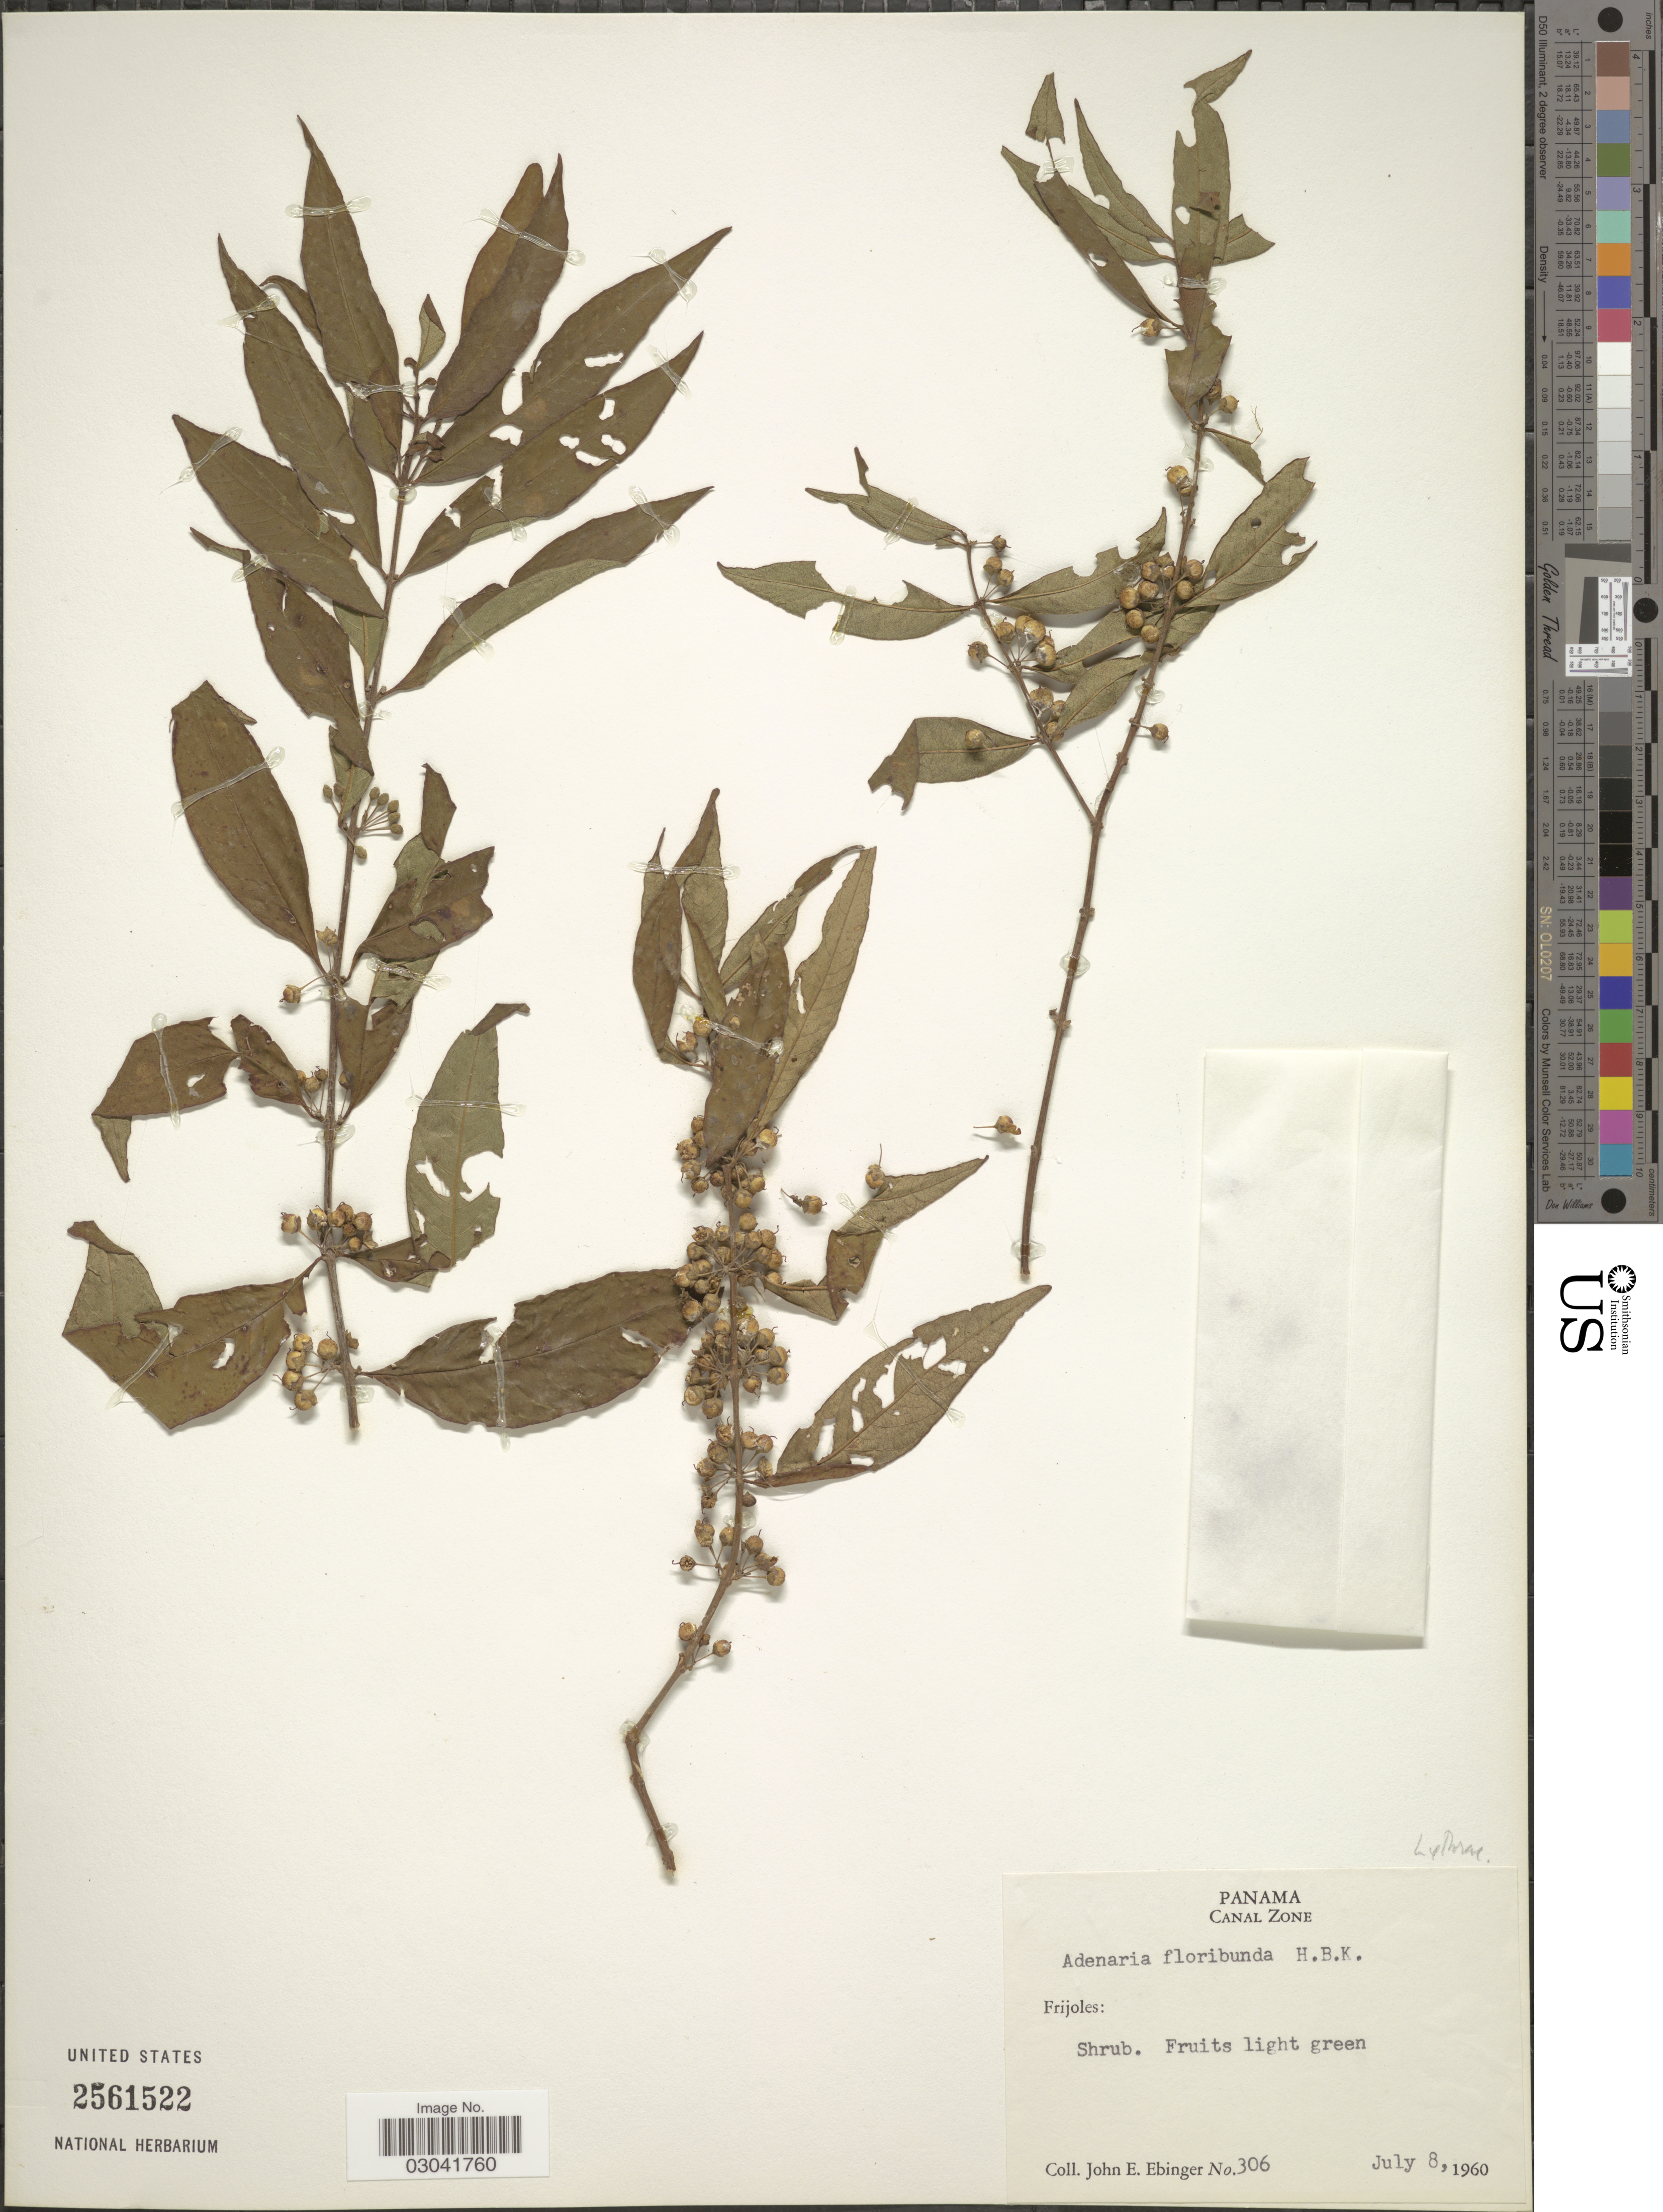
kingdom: Plantae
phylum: Tracheophyta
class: Magnoliopsida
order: Myrtales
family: Lythraceae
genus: Adenaria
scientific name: Adenaria floribunda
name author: Kunth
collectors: J. Ebinger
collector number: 306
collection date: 1960-07-08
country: Panama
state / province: Colón / Panamá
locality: Canal Zone. Frijoles.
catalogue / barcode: US 2561522